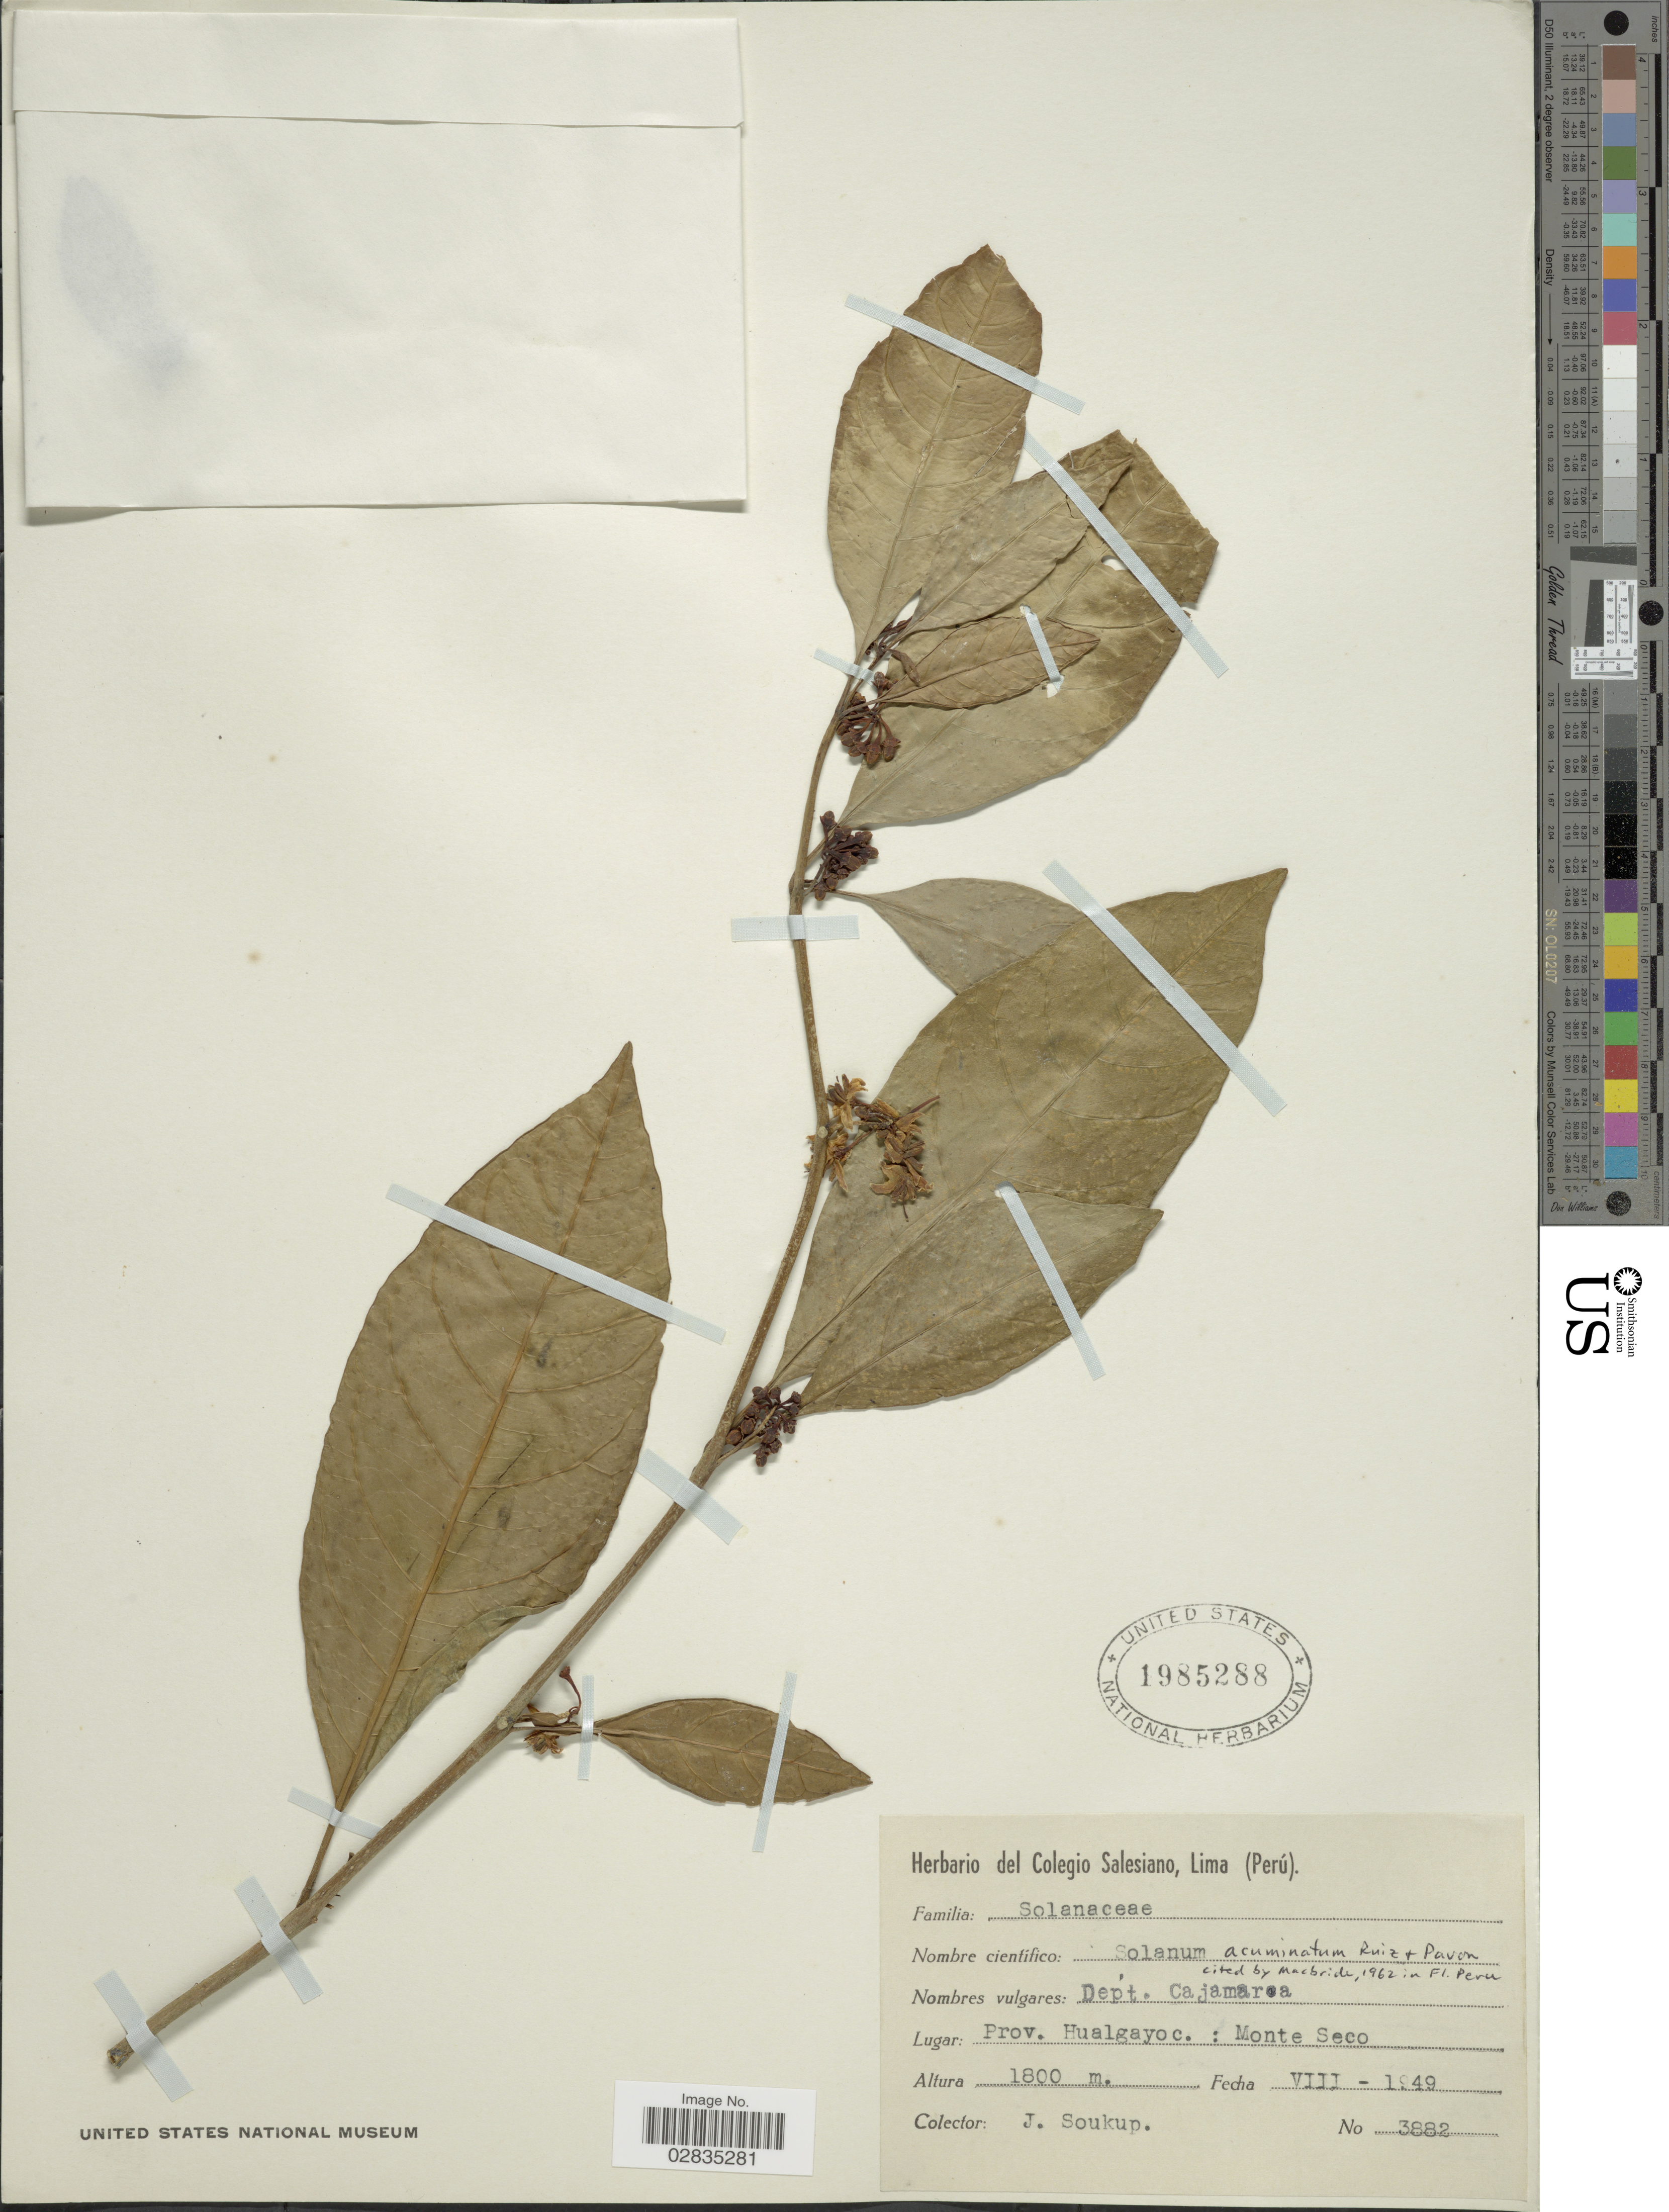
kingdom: Plantae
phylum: Tracheophyta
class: Magnoliopsida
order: Solanales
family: Solanaceae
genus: Solanum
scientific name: Solanum acuminatum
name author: Ruiz & Pav.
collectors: J. Soukup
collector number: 3882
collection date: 1949-08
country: Peru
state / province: Cajamarca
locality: Dept. Cajamarca. Prov. Hualgayoc. : Monte Seco.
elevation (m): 1800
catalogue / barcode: US 1985288